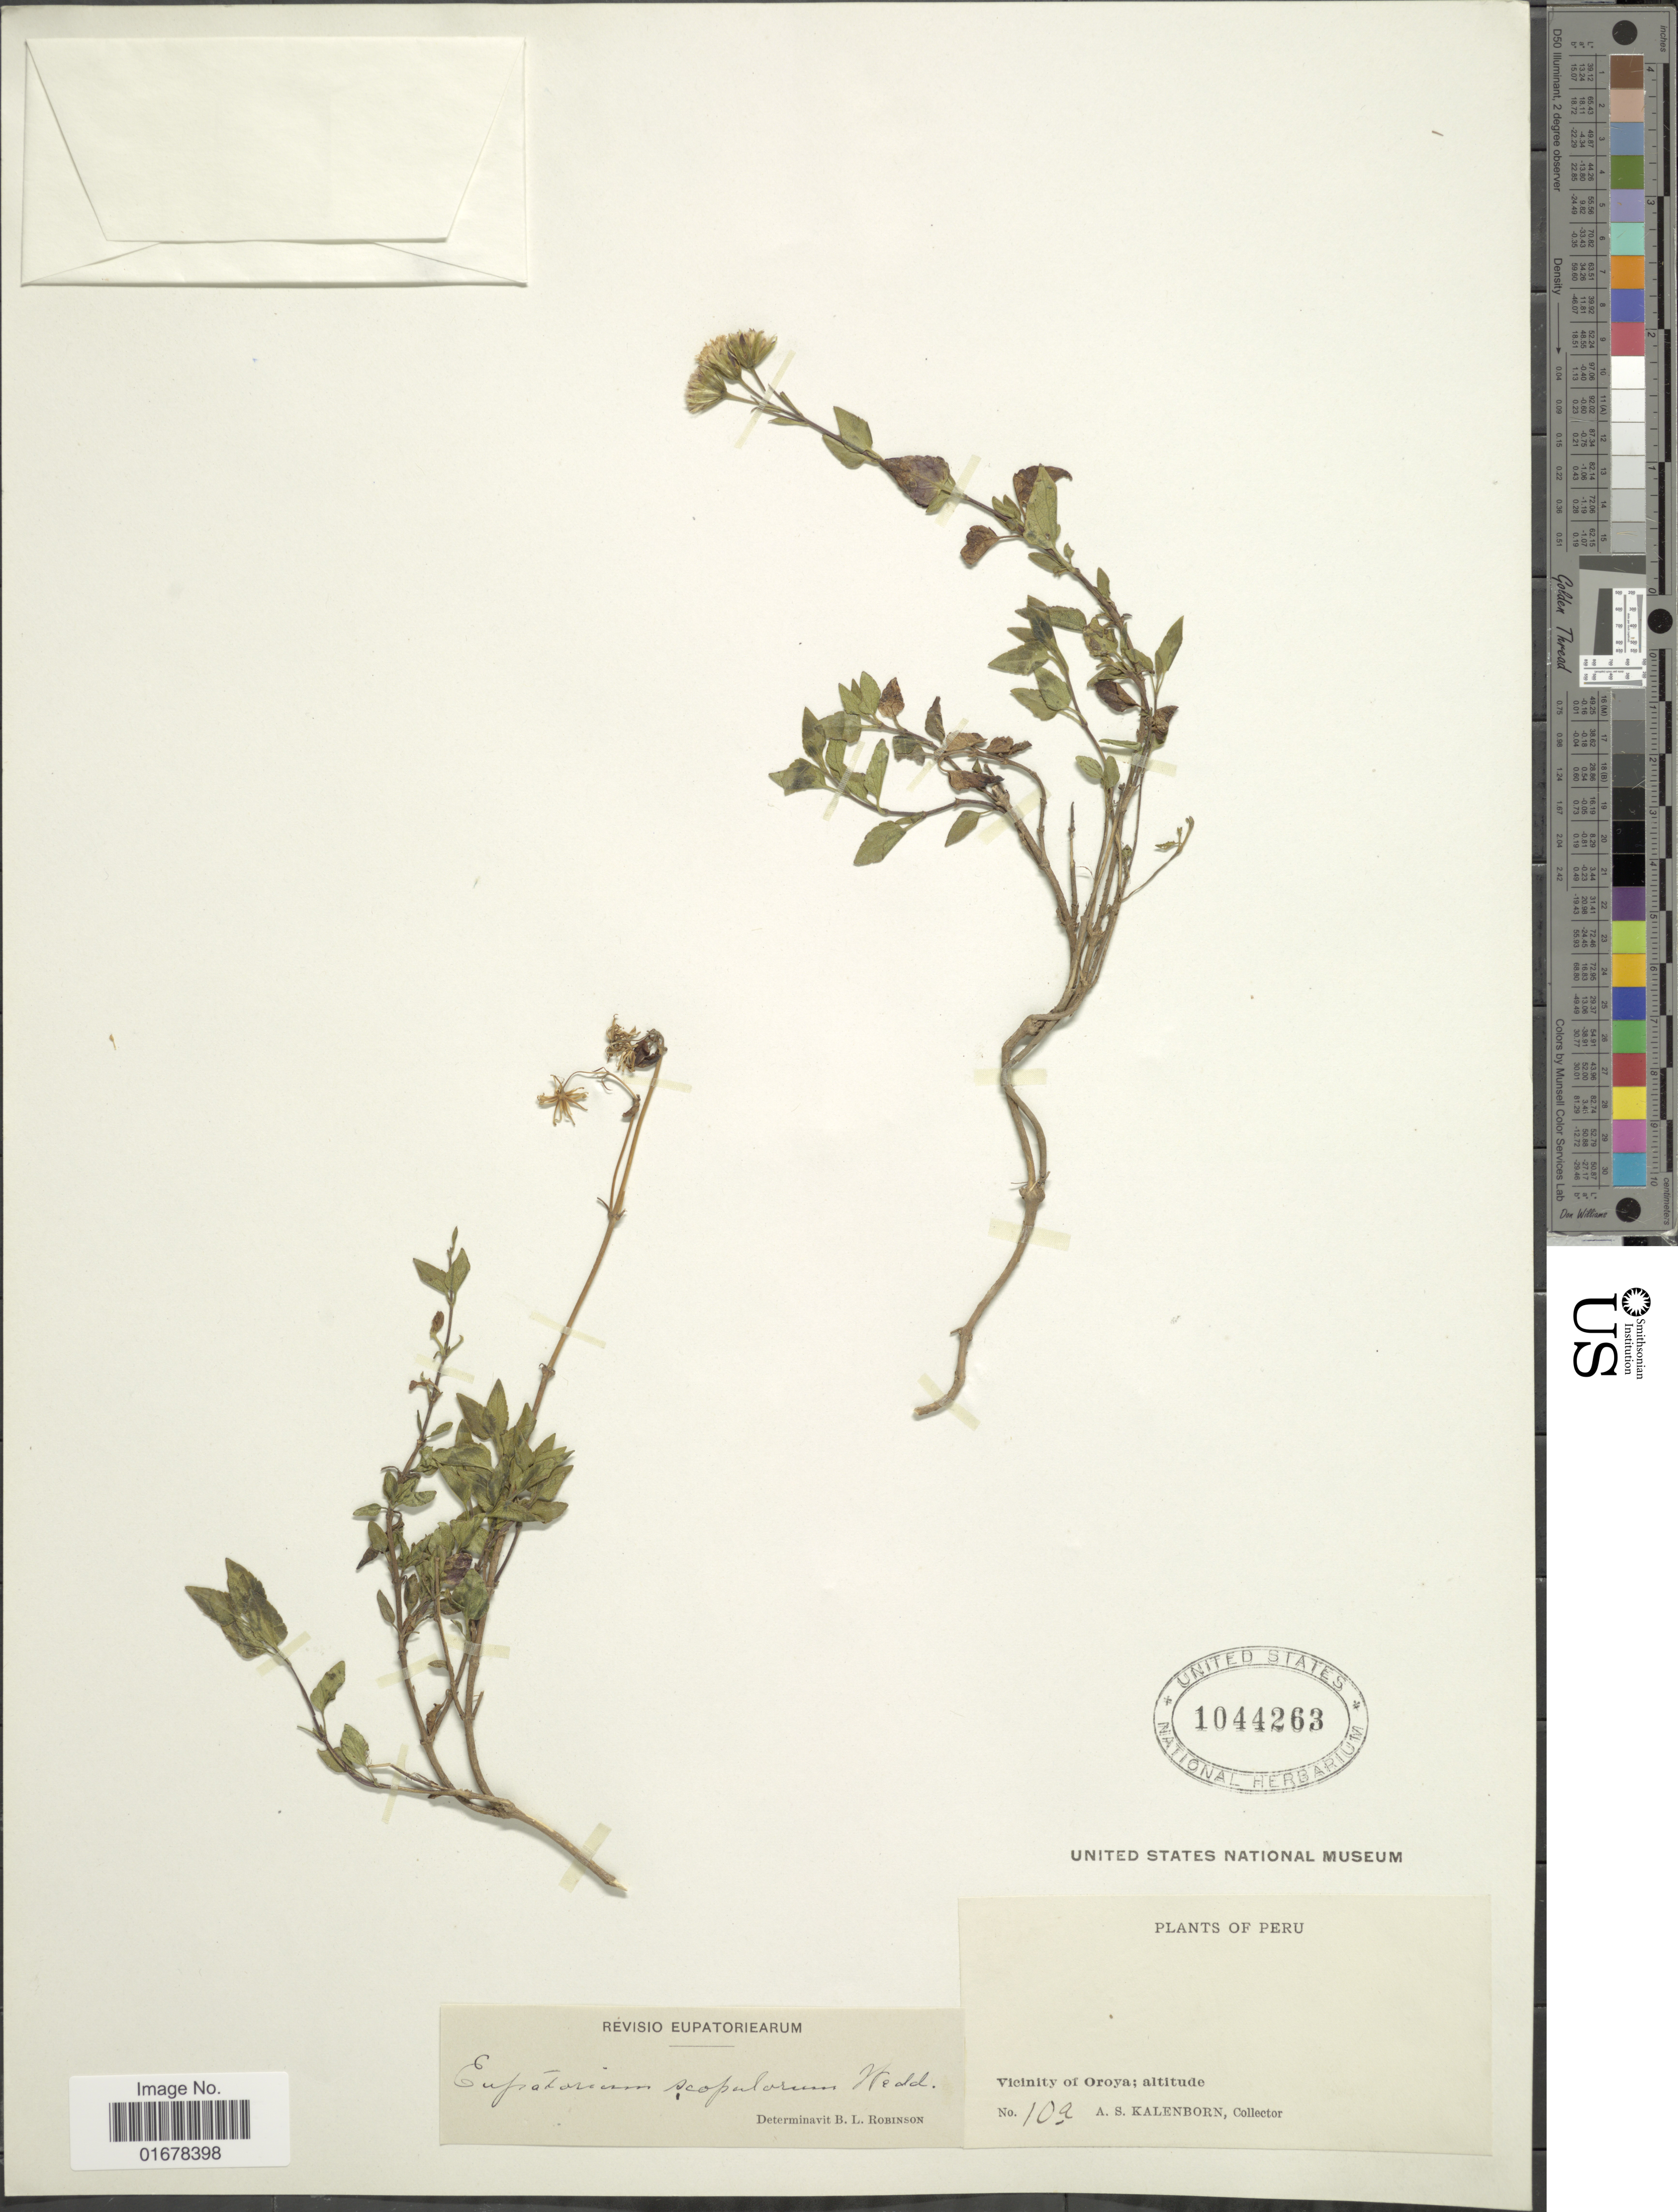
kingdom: Plantae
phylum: Tracheophyta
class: Magnoliopsida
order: Asterales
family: Asteraceae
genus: Ageratina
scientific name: Ageratina scopulorum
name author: (Wedd.) R.M. King & H. Rob.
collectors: A. Kalenborn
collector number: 10a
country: Peru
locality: Vicinity of Oroya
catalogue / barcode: US 1044263